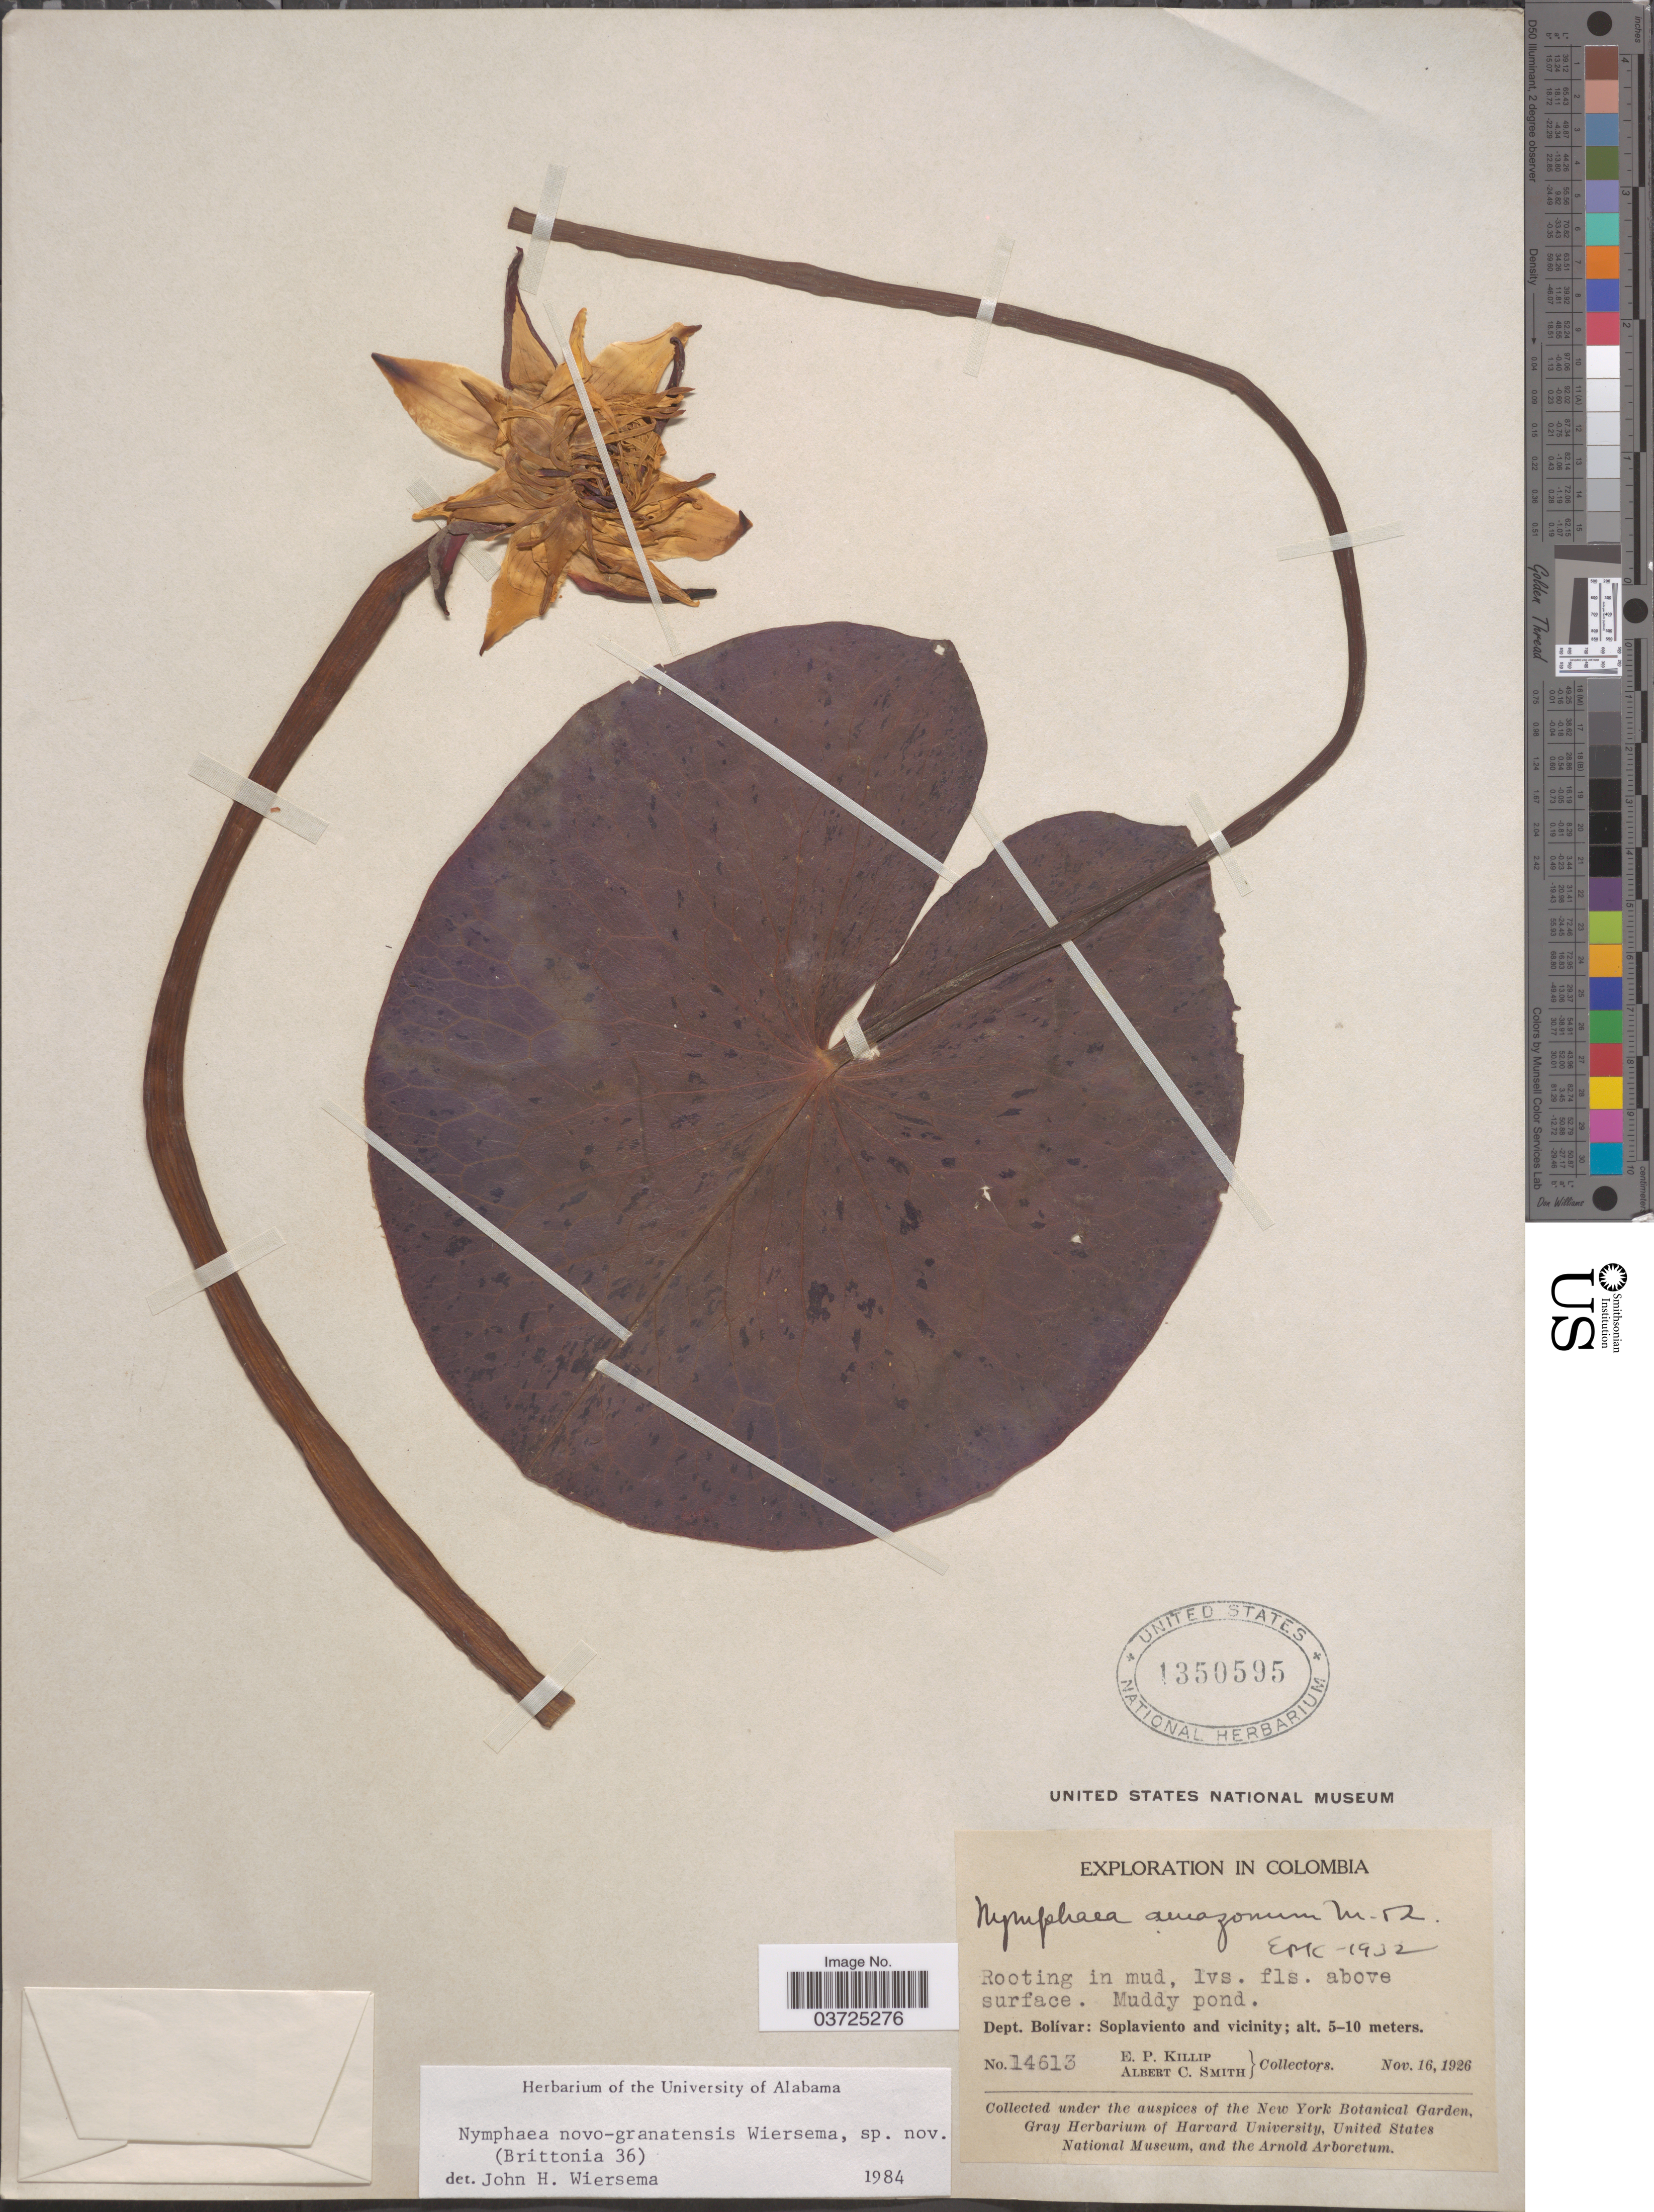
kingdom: Plantae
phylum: Tracheophyta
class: Magnoliopsida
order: Nymphaeales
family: Nymphaeaceae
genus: Nymphaea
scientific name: Nymphaea novo-granatensis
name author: Wiersema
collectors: E. P. Killip & A. C. Smith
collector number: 14913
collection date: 1926-11-16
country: Colombia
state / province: Bolívar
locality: Dept. Bolívar: Soplaviento and vicinity.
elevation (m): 5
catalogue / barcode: US 1350595